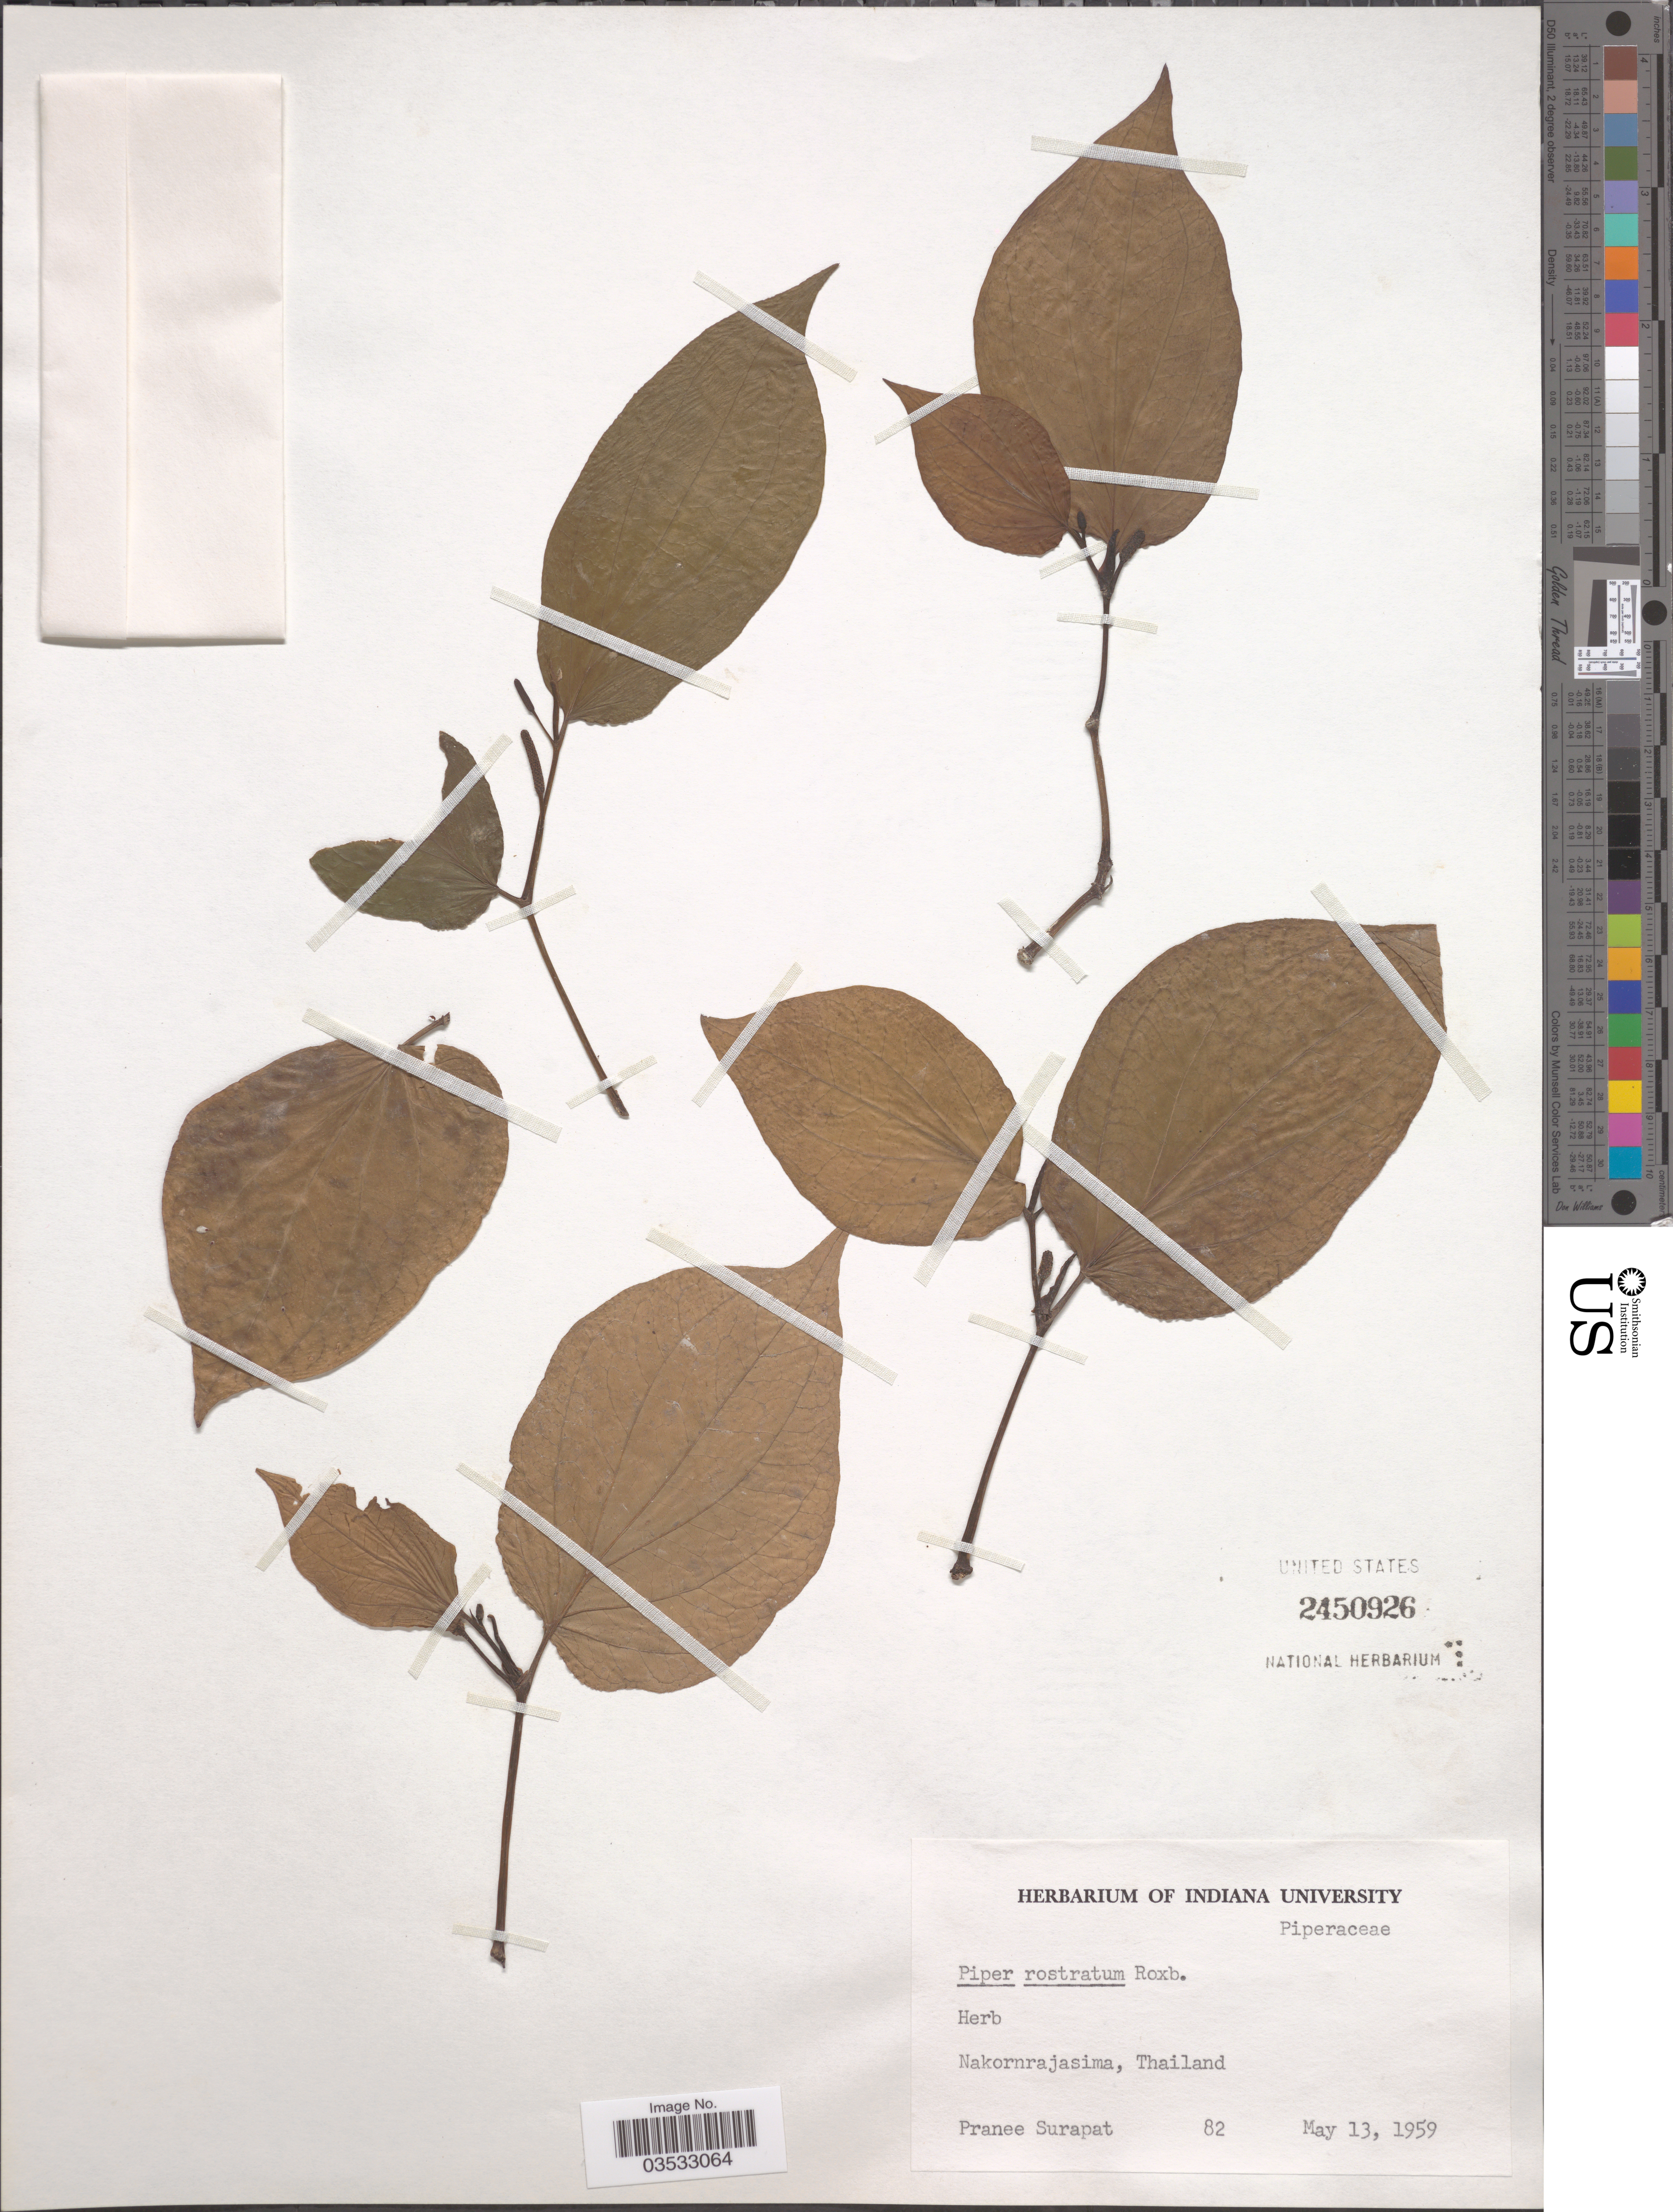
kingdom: Plantae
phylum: Tracheophyta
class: Magnoliopsida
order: Piperales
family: Piperaceae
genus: Piper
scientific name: Piper rostratum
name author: Roxb.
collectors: P. Surapat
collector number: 82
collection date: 1959-05-13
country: Thailand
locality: Nakornrajasima.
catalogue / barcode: US 2450926